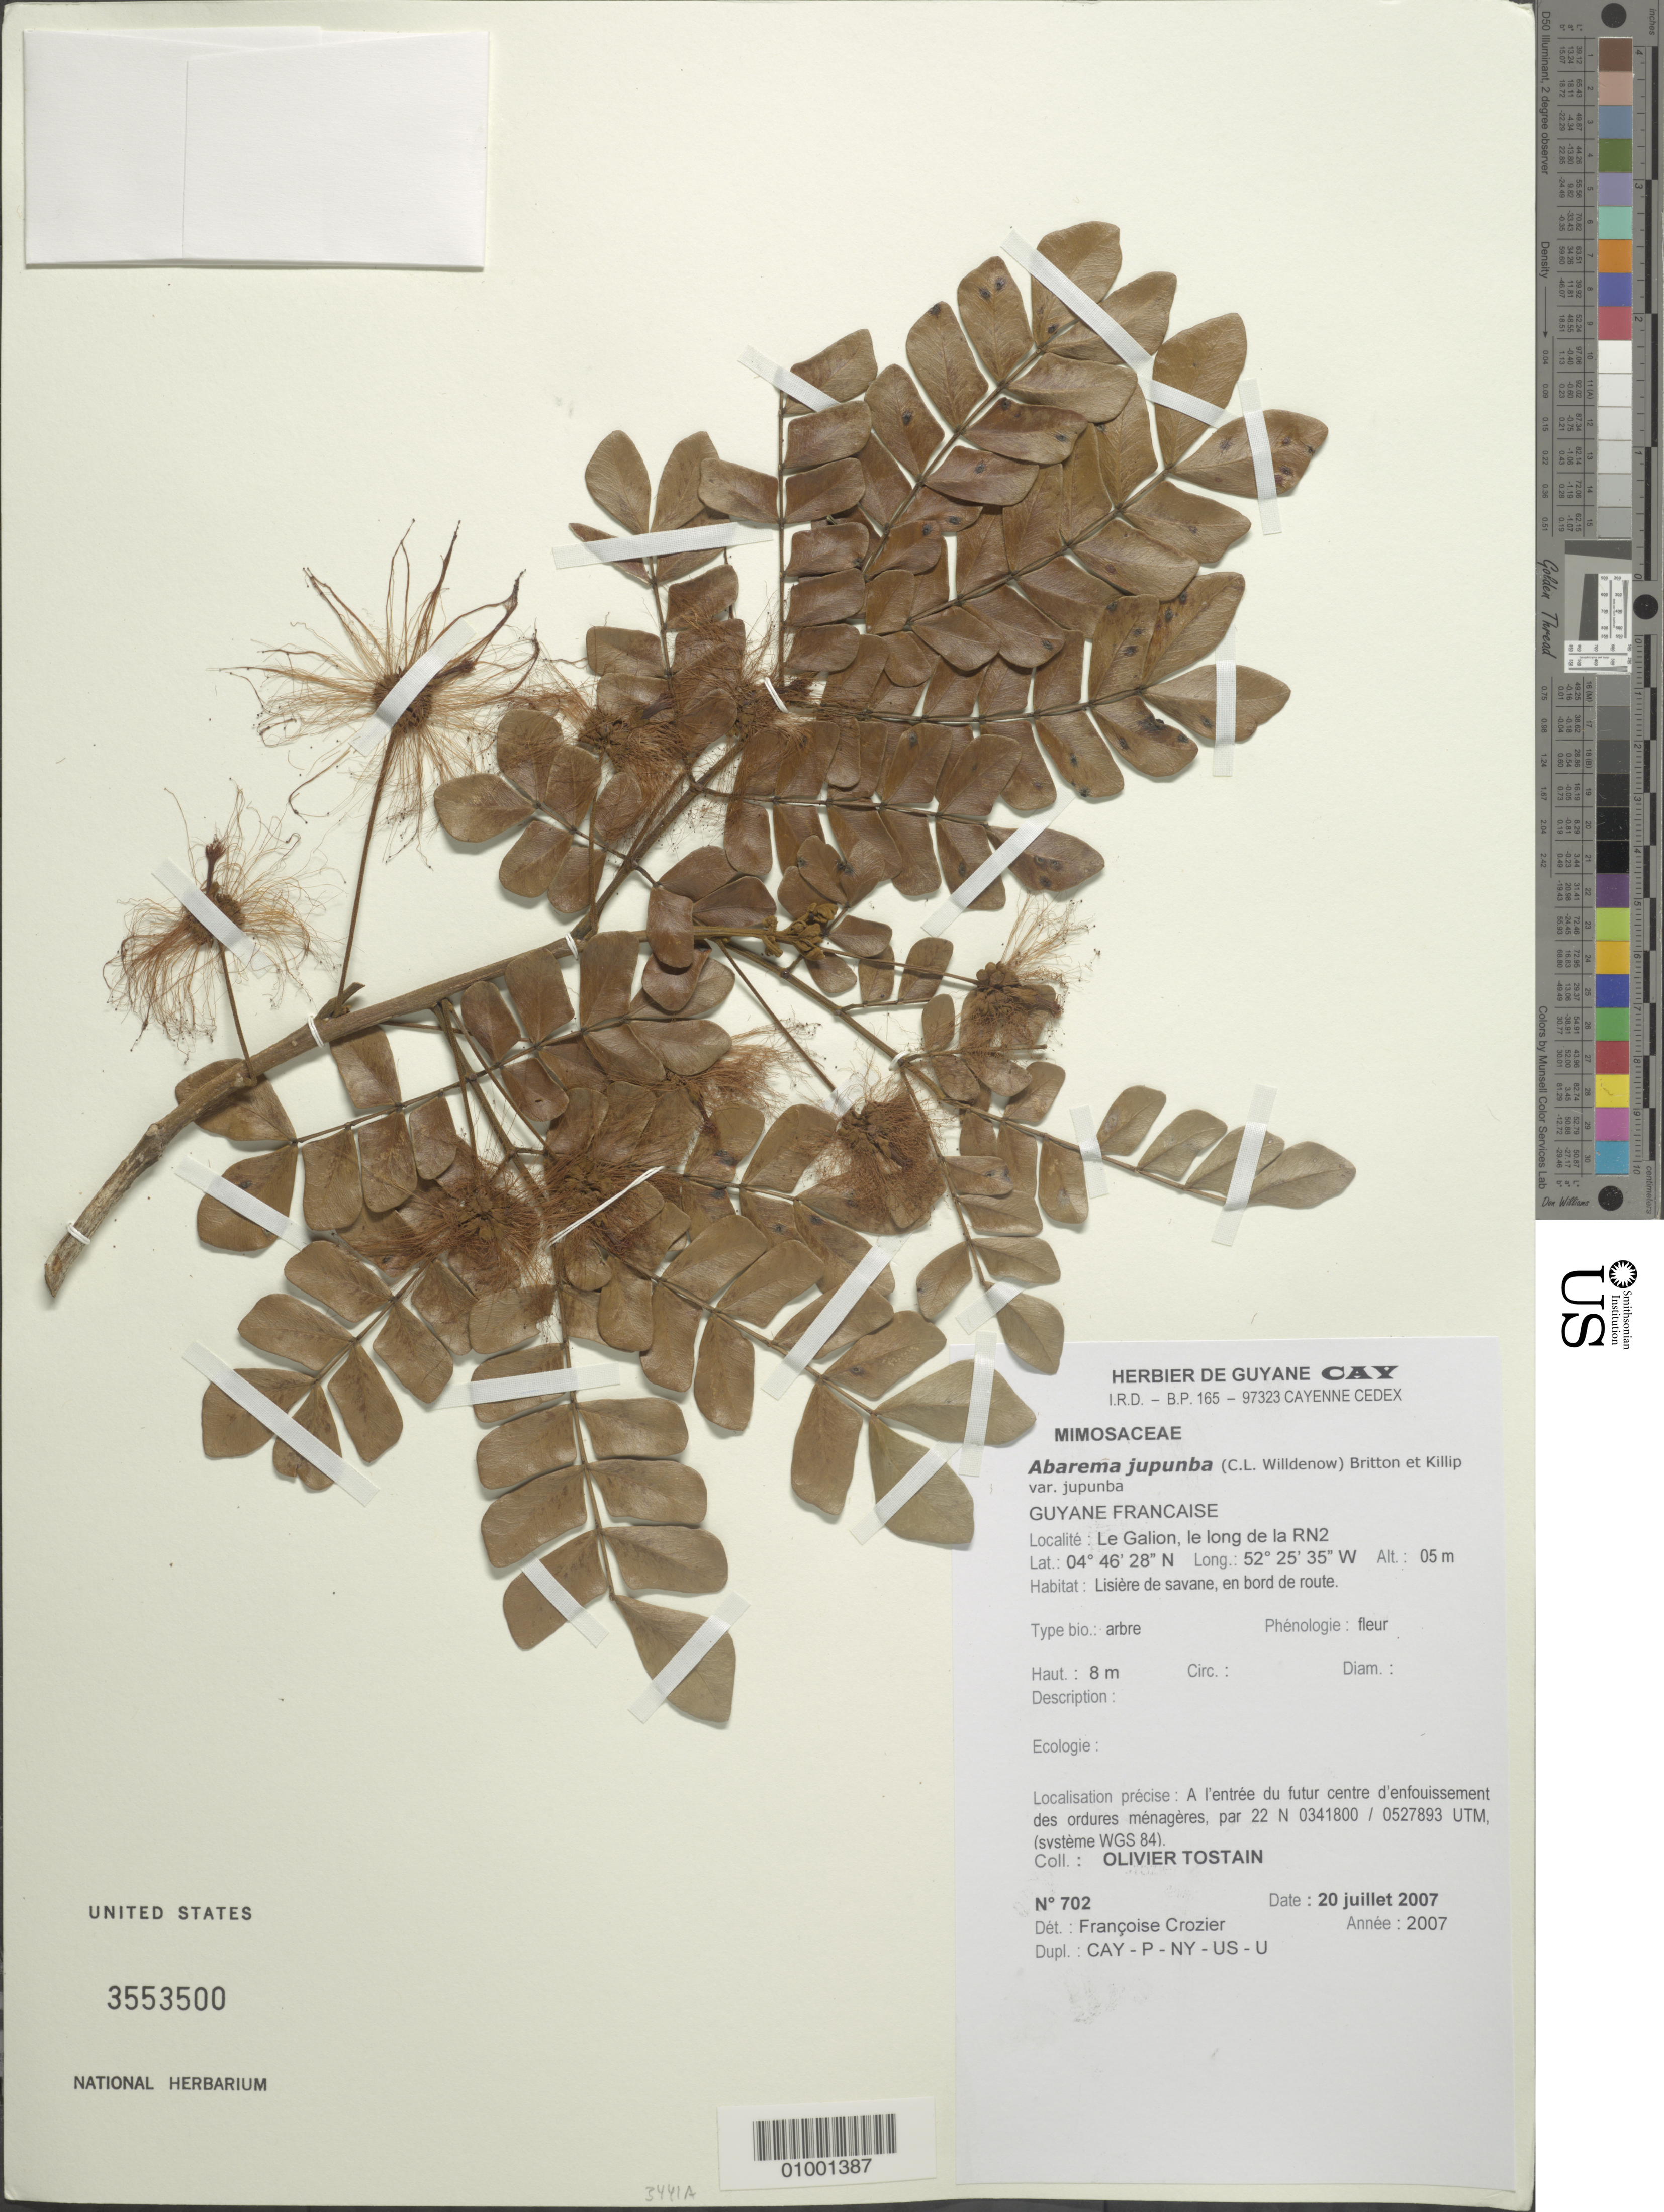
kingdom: Plantae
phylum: Tracheophyta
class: Magnoliopsida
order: Fabales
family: Fabaceae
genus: Abarema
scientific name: Abarema jupunba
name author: (Willd.) Britton & Killip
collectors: O. Tostain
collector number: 702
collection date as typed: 20-Jul-07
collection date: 2007-07-20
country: French Guiana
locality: Le Galion, le long de la RN2. A l'entrée du futur centre d'enfouissement des ordures menageres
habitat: Lisiere de savane, en bord de route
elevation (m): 5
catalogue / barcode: US 3553500